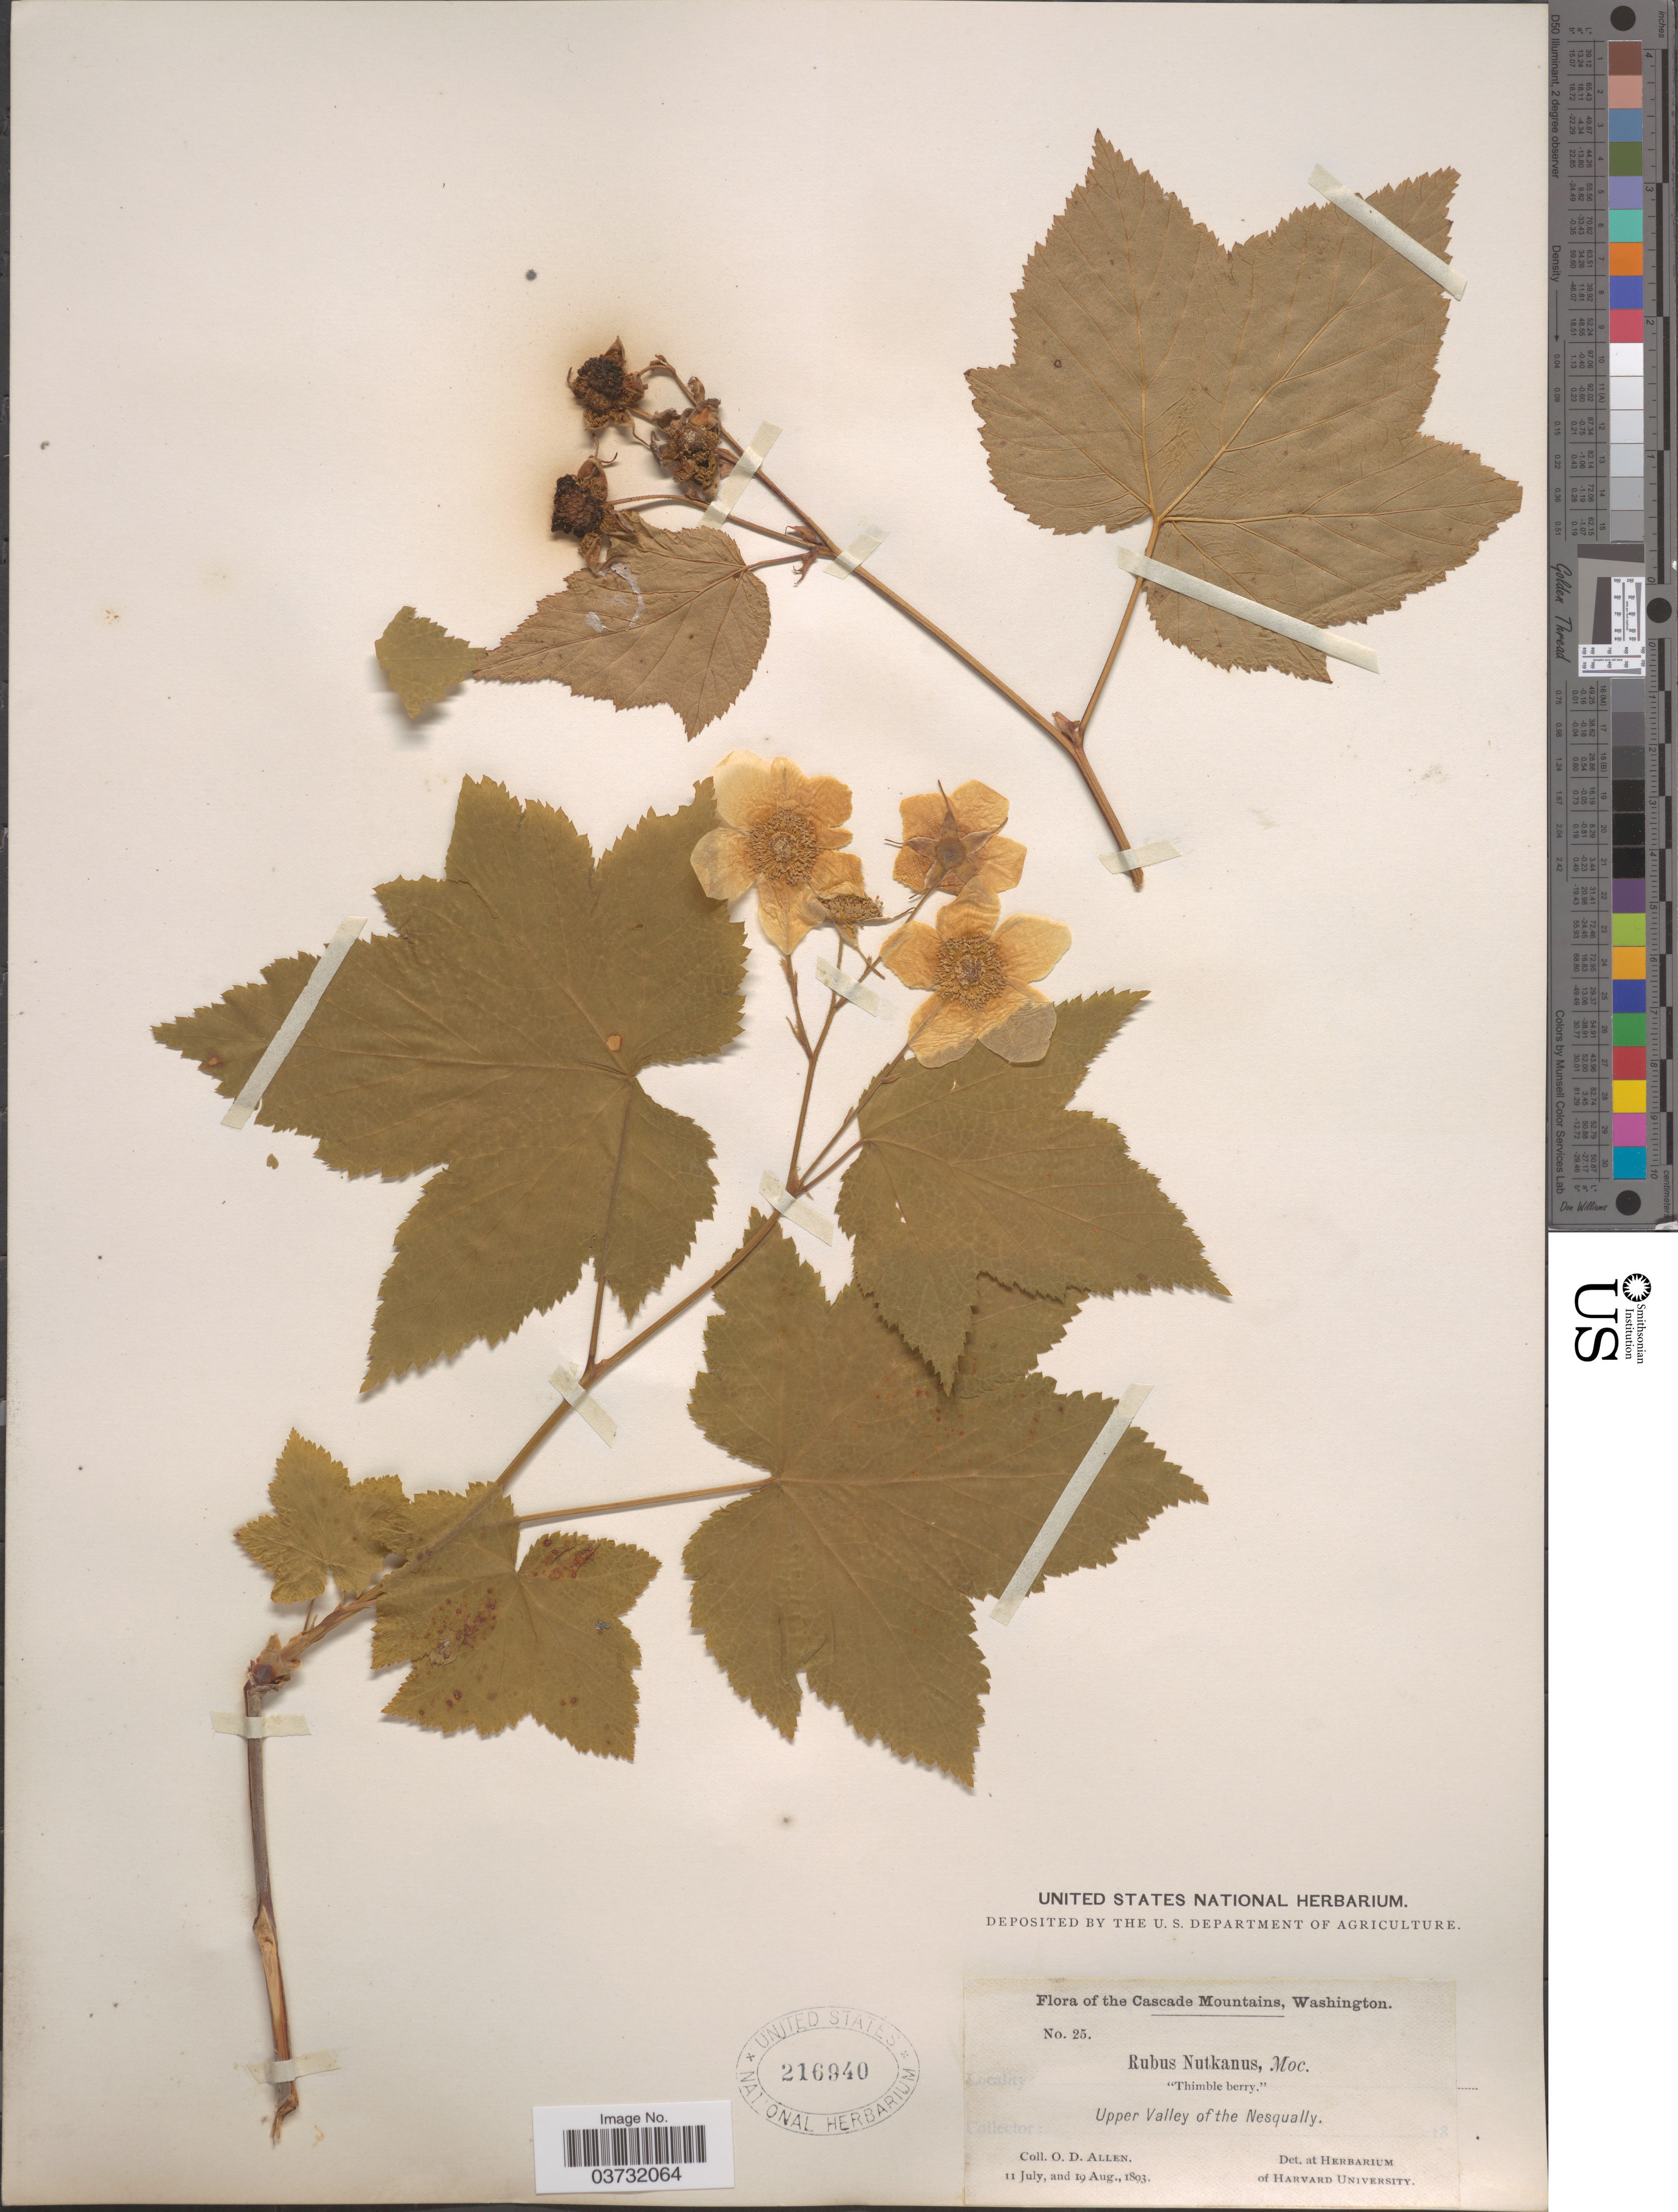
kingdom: Plantae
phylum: Tracheophyta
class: Magnoliopsida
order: Rosales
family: Rosaceae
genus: Rubus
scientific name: Rubus parviflorus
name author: Nutt.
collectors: O. D. Allen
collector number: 25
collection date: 1893-07-11/1893-08-19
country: United States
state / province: Washington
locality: The Cascade Mountains. Upper Valley of the Nesqually.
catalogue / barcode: US 216940